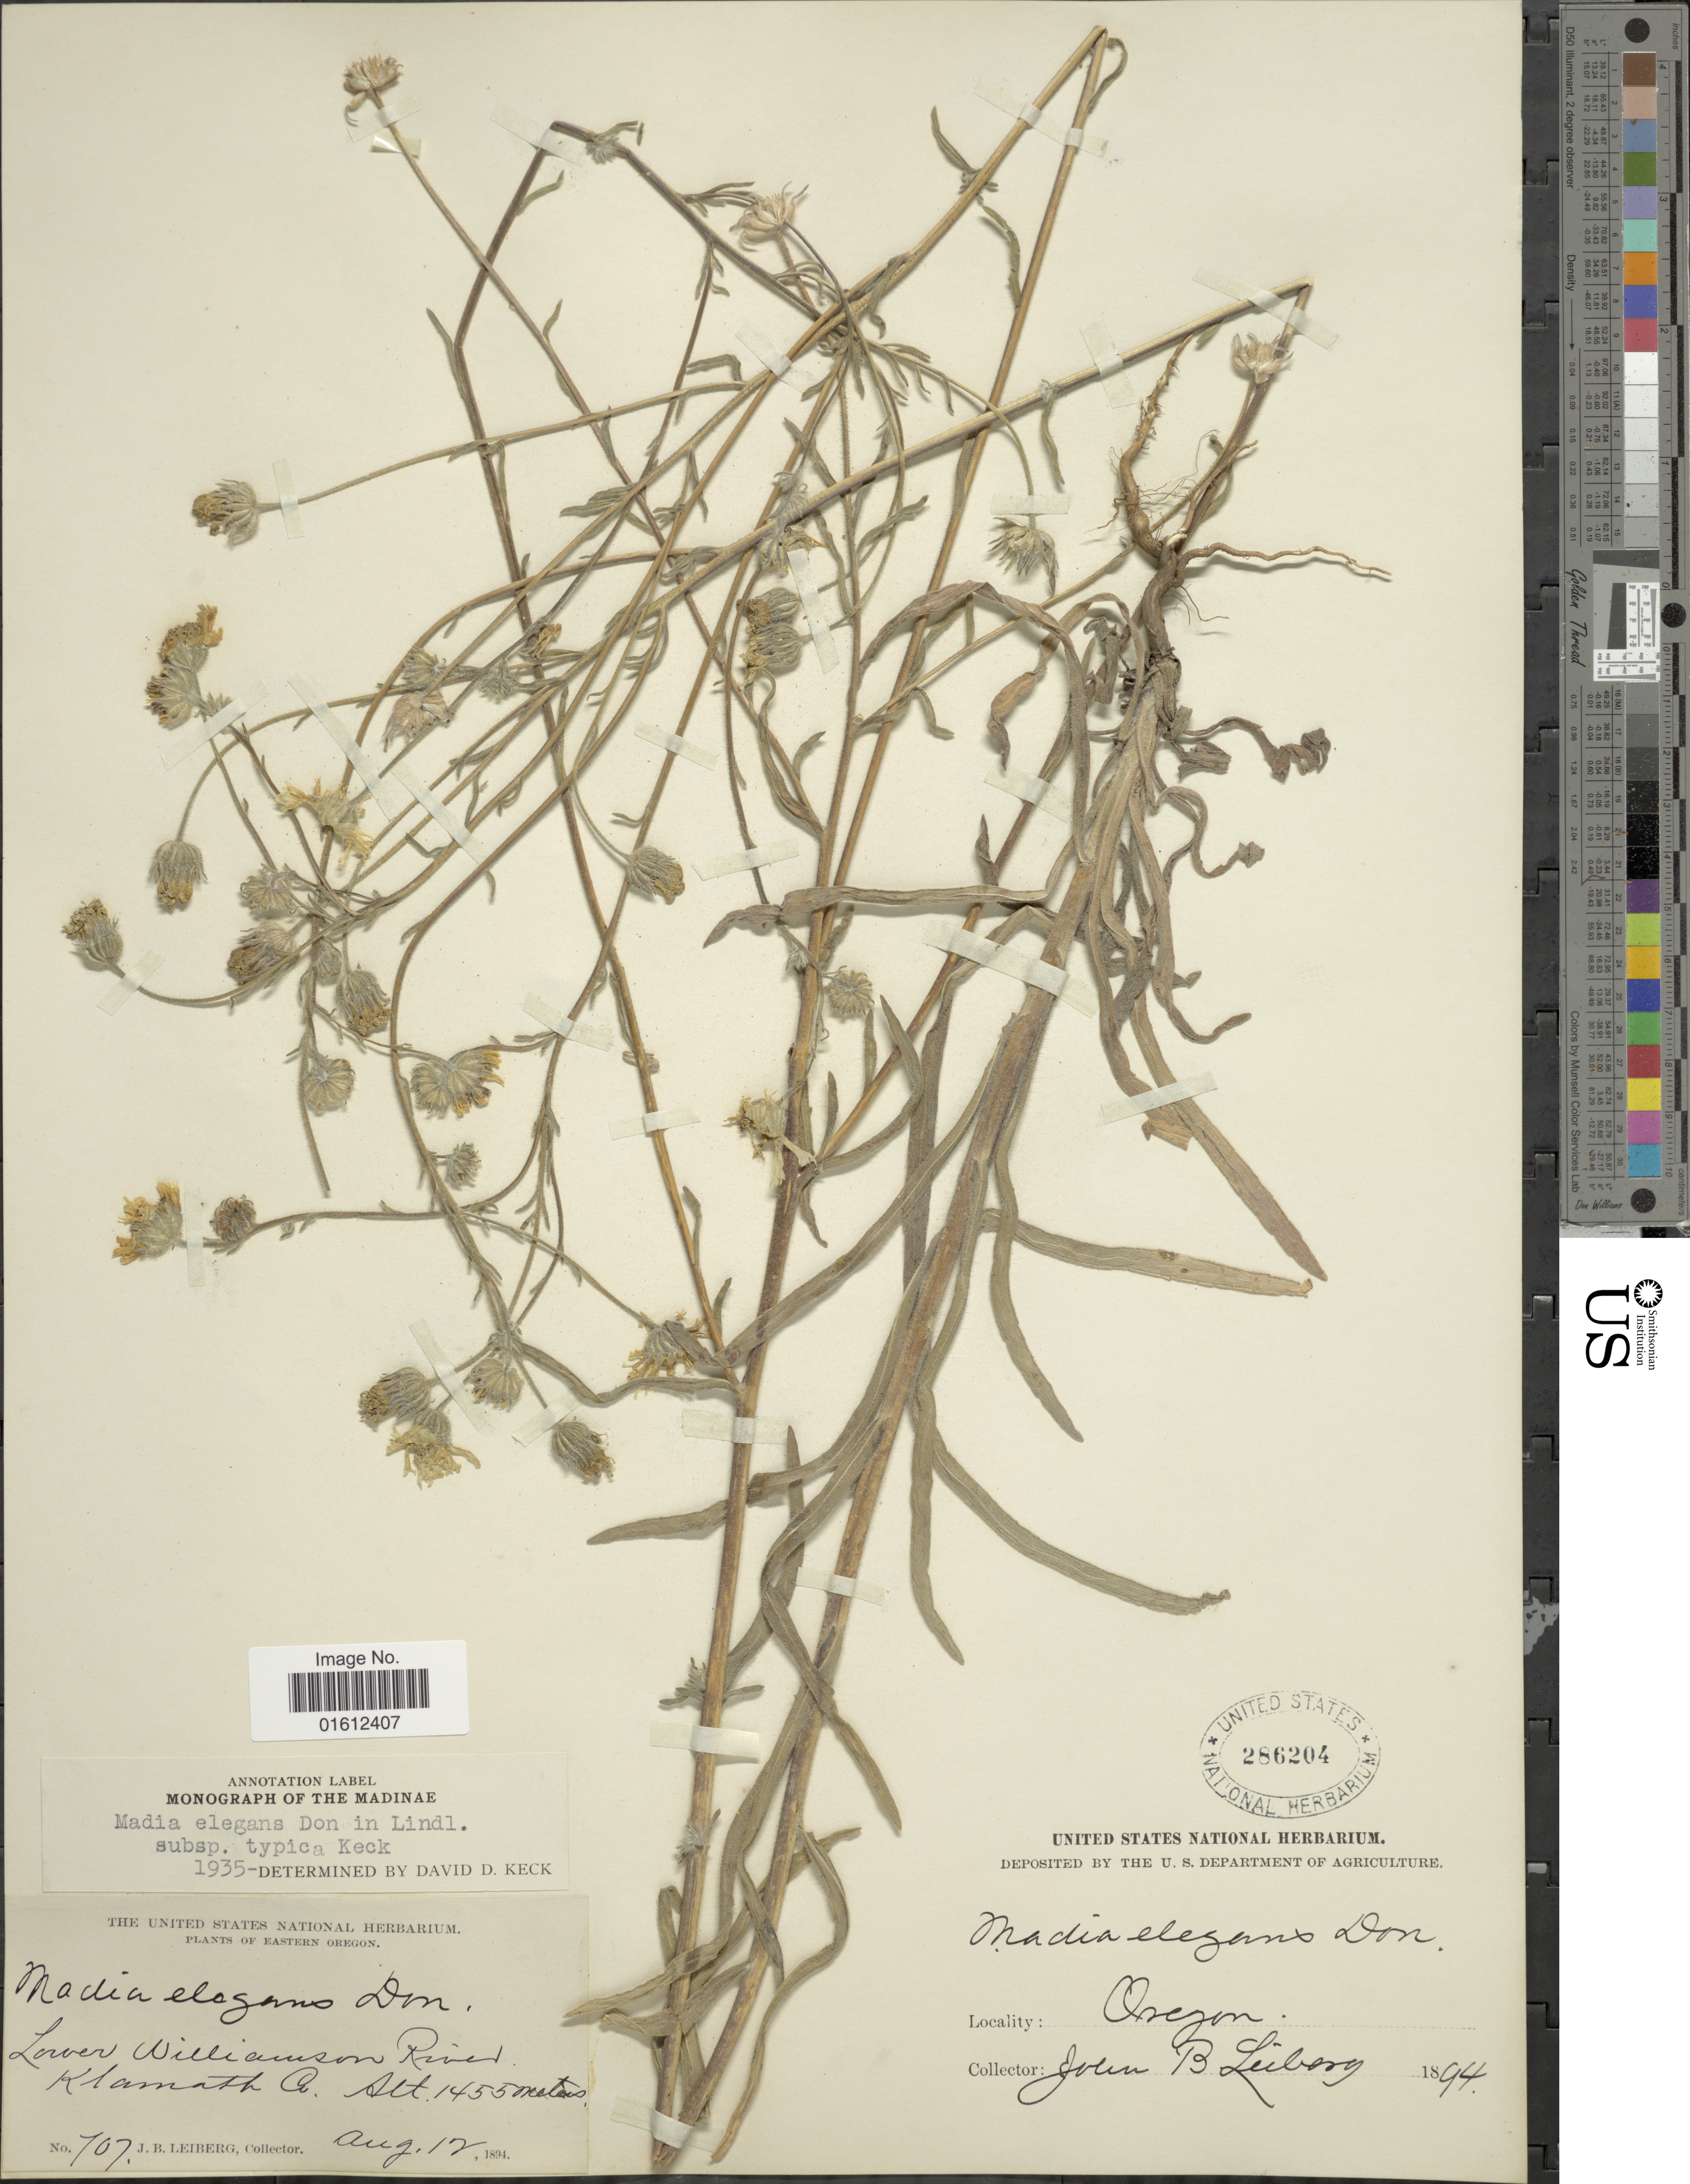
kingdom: Plantae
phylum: Tracheophyta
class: Magnoliopsida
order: Asterales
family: Asteraceae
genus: Madia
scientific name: Madia elegans subsp. elegans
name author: D. Don ex Lindl.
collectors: J. B. Leiberg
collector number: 707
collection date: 1894-08-12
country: United States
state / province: Oregon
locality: Eastern Oregon. Lower Williamson River. Klamath O.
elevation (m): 1455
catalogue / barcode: US 286204